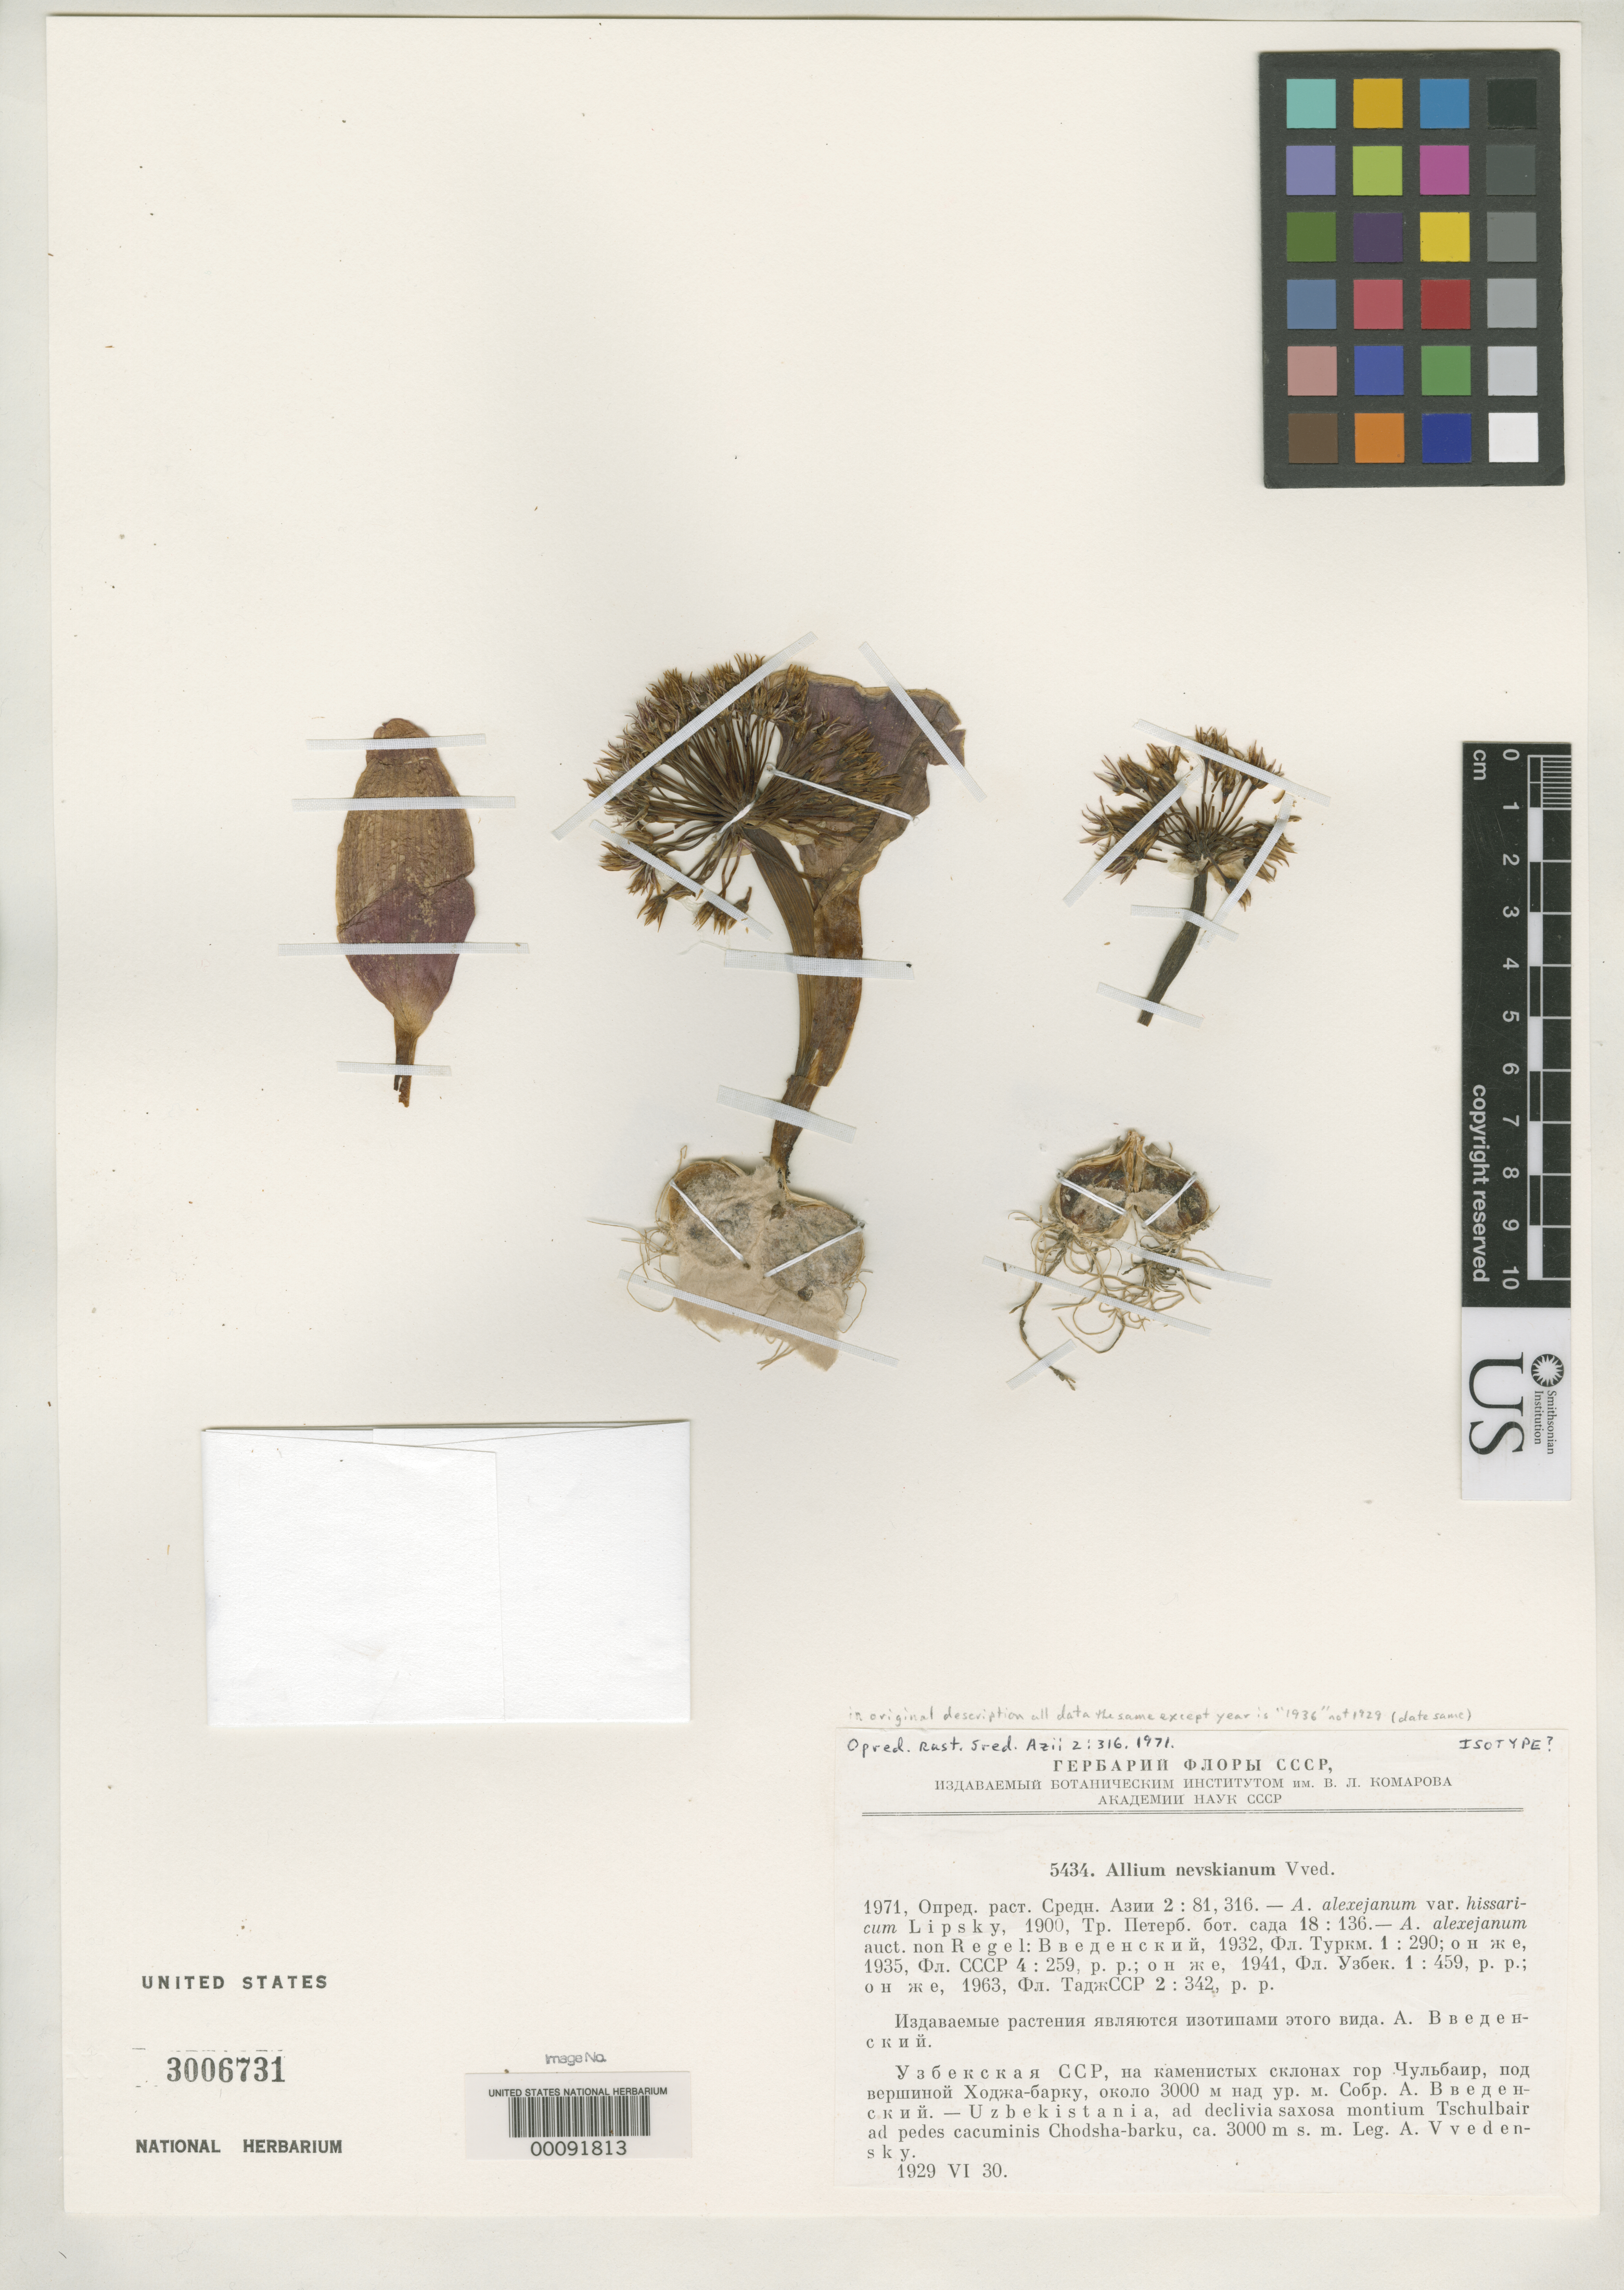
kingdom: Plantae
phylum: Tracheophyta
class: Liliopsida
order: Asparagales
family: Amaryllidaceae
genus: Allium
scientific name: Allium nevskianum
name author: Vved.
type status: Isotype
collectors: A. Vvedensky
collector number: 5434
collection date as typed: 30 Jun 1929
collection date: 1929-06-30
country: Uzbekistan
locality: Montium Tschulbair ad pedes Cacuminischodsha-Barku.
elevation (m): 3000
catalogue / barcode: US 3006731